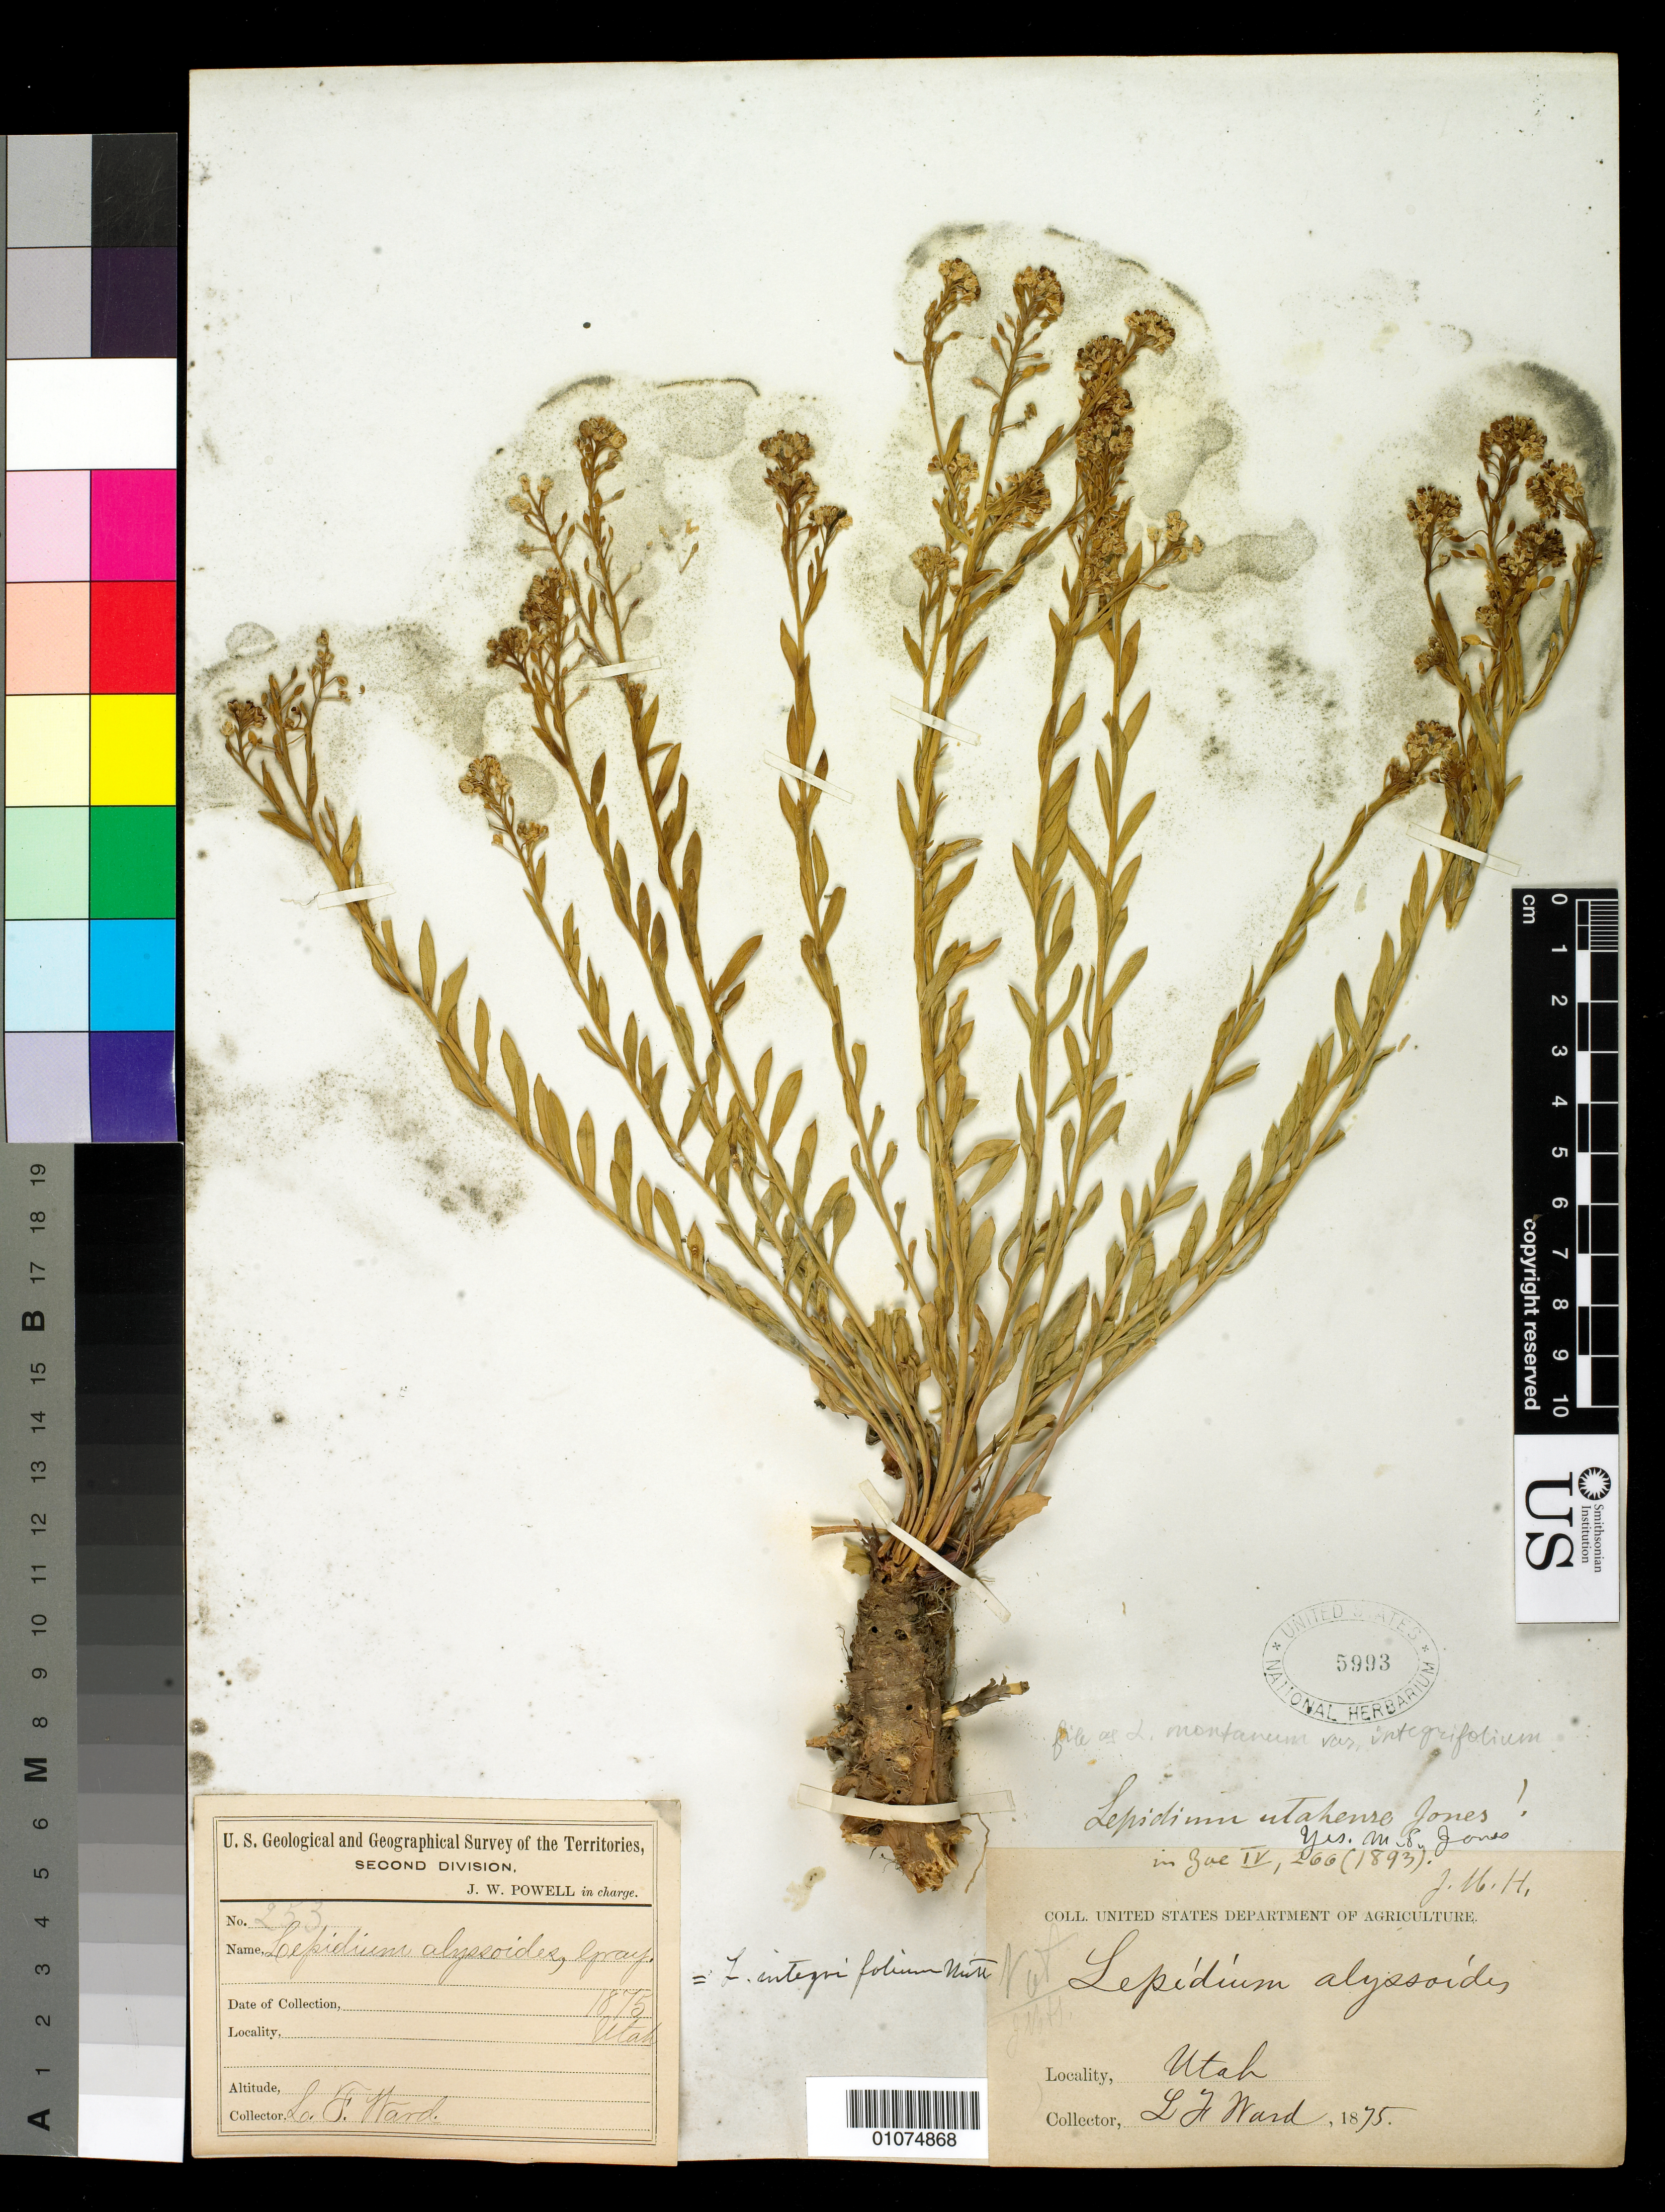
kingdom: Plantae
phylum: Tracheophyta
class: Magnoliopsida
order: Brassicales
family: Brassicaceae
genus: Lepidium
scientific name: Lepidium montanum var. integrifolium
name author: C.L. Hitchc.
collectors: L. F. Ward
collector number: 253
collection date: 1875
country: United States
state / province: Utah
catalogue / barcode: US 5993